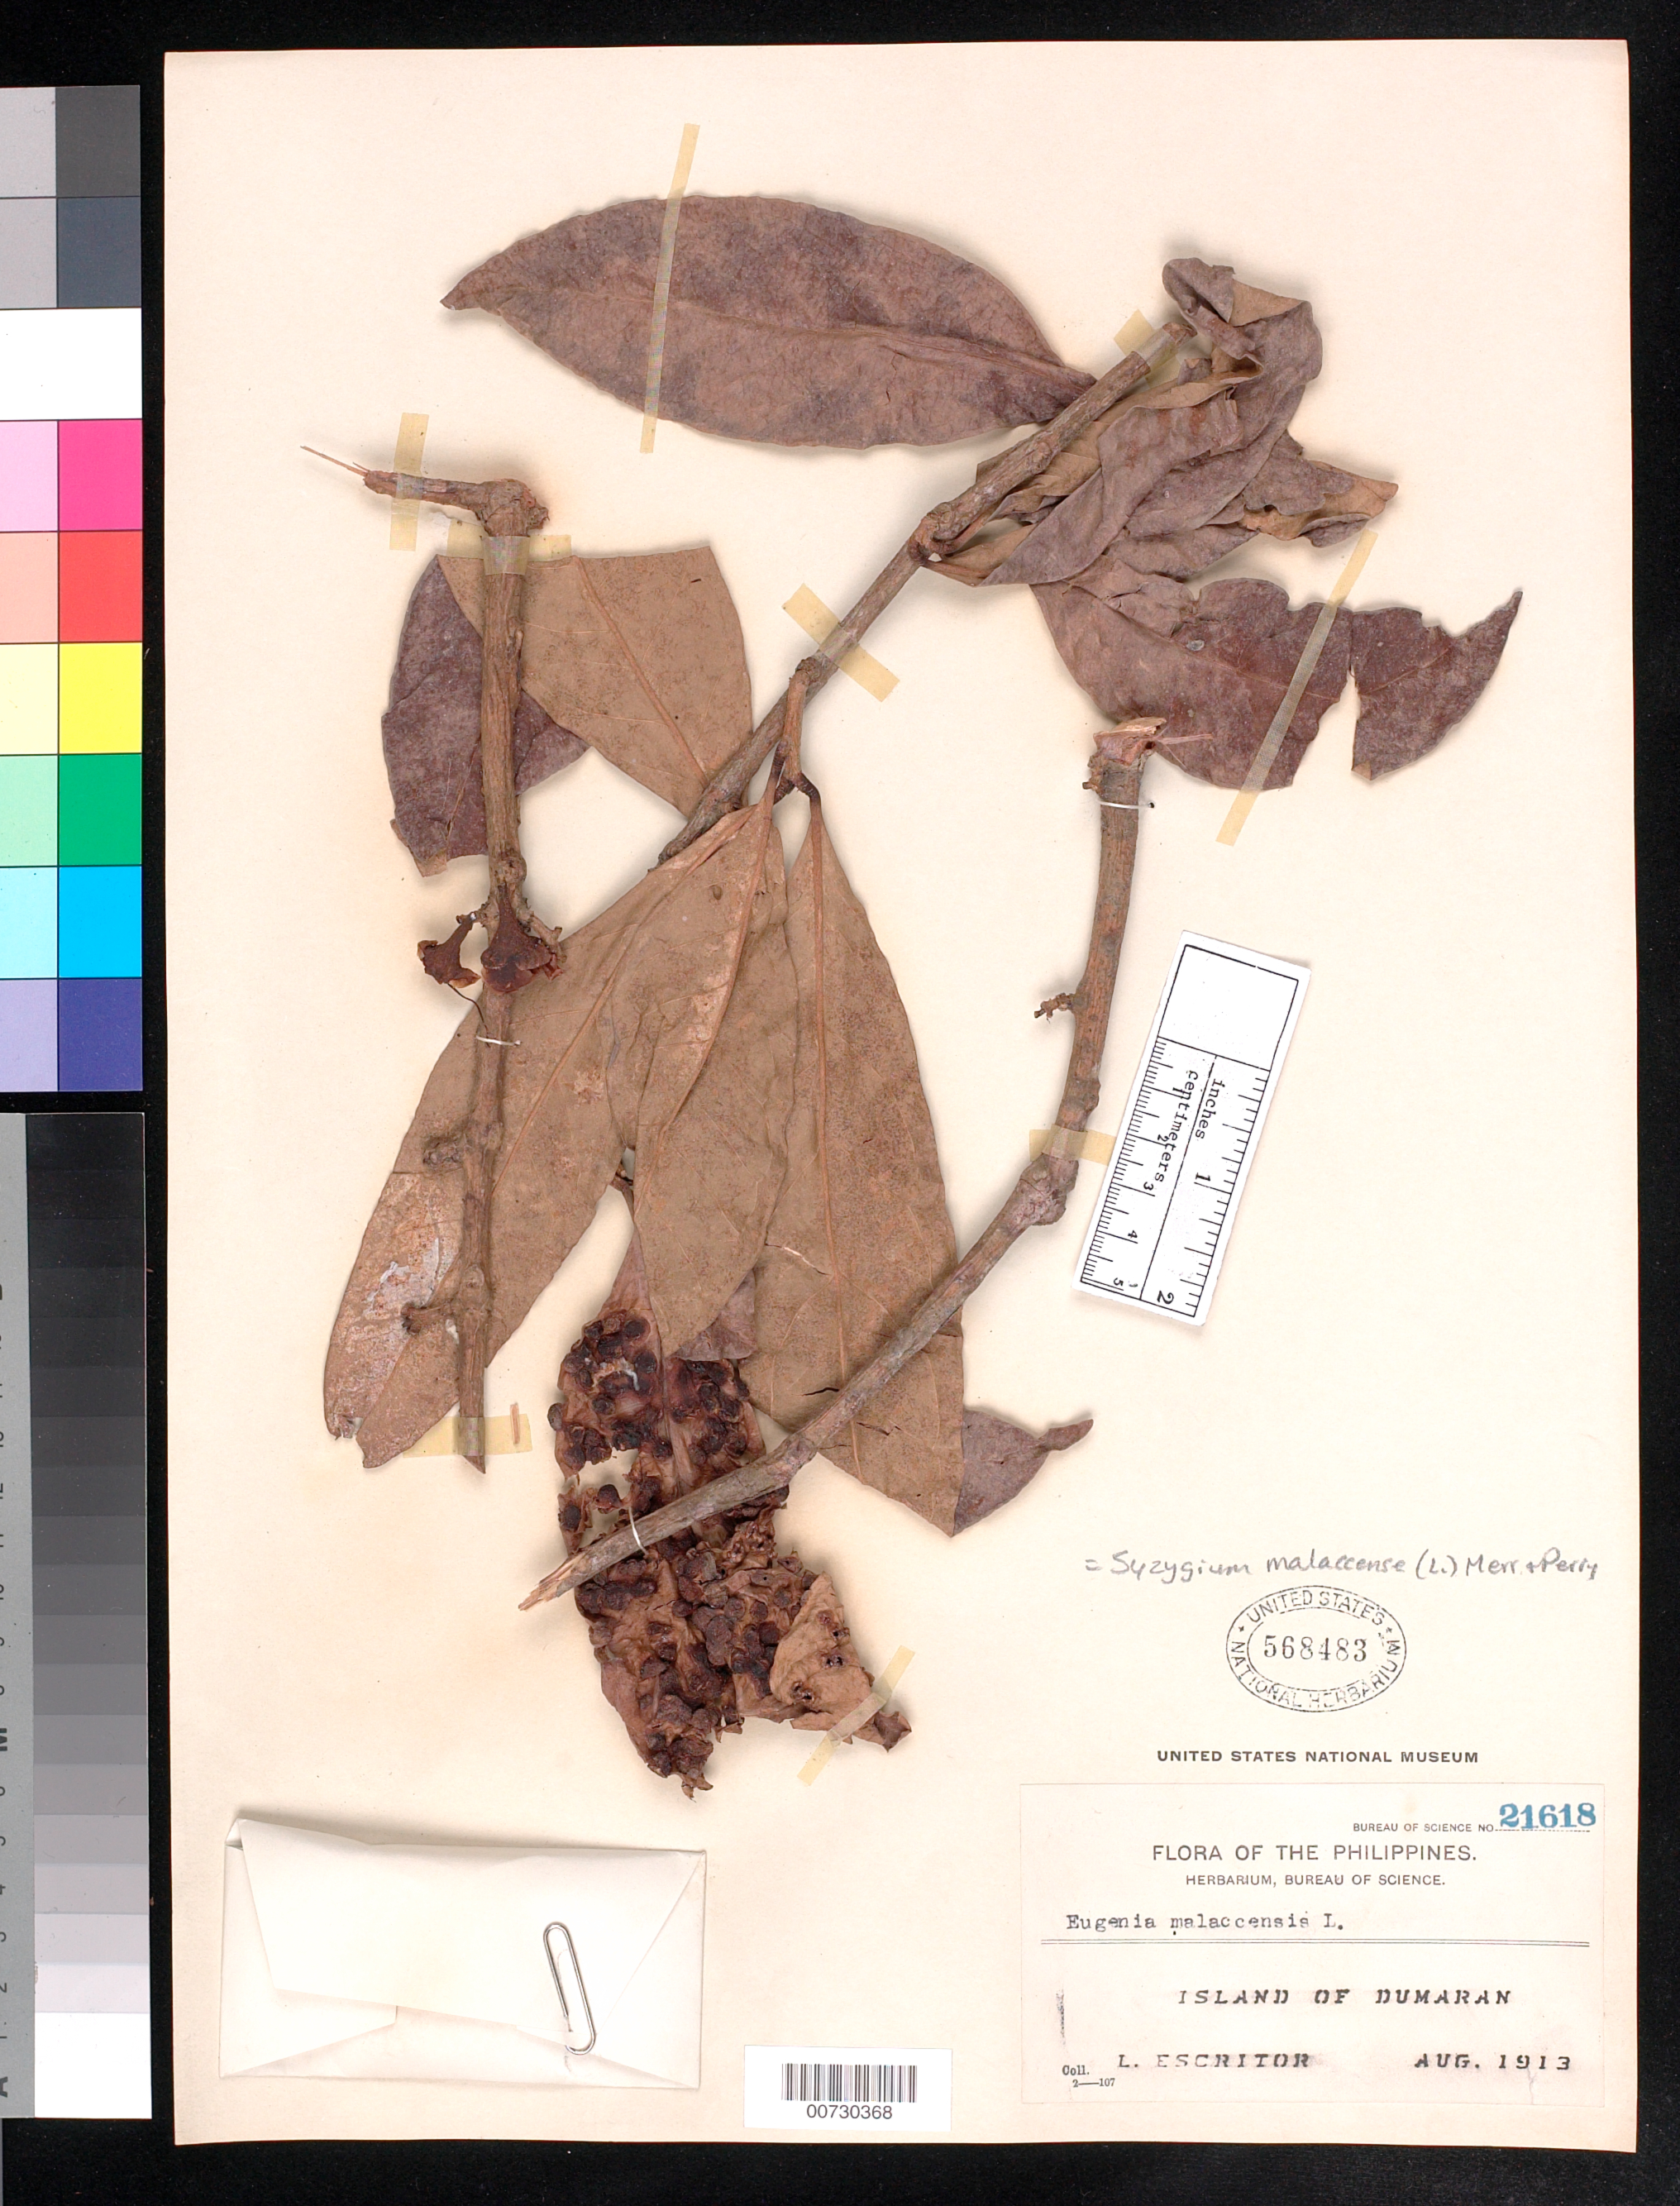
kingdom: Plantae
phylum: Tracheophyta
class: Magnoliopsida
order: Myrtales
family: Myrtaceae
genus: Syzygium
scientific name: Syzygium malaccense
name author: (L.) Merr. & L.M. Perry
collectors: L. Escritor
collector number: Bur. Sci. 21618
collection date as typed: Aug 1913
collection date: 1913-08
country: Philippines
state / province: Mimaropa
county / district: Palawan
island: Dumaran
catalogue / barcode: US 568483